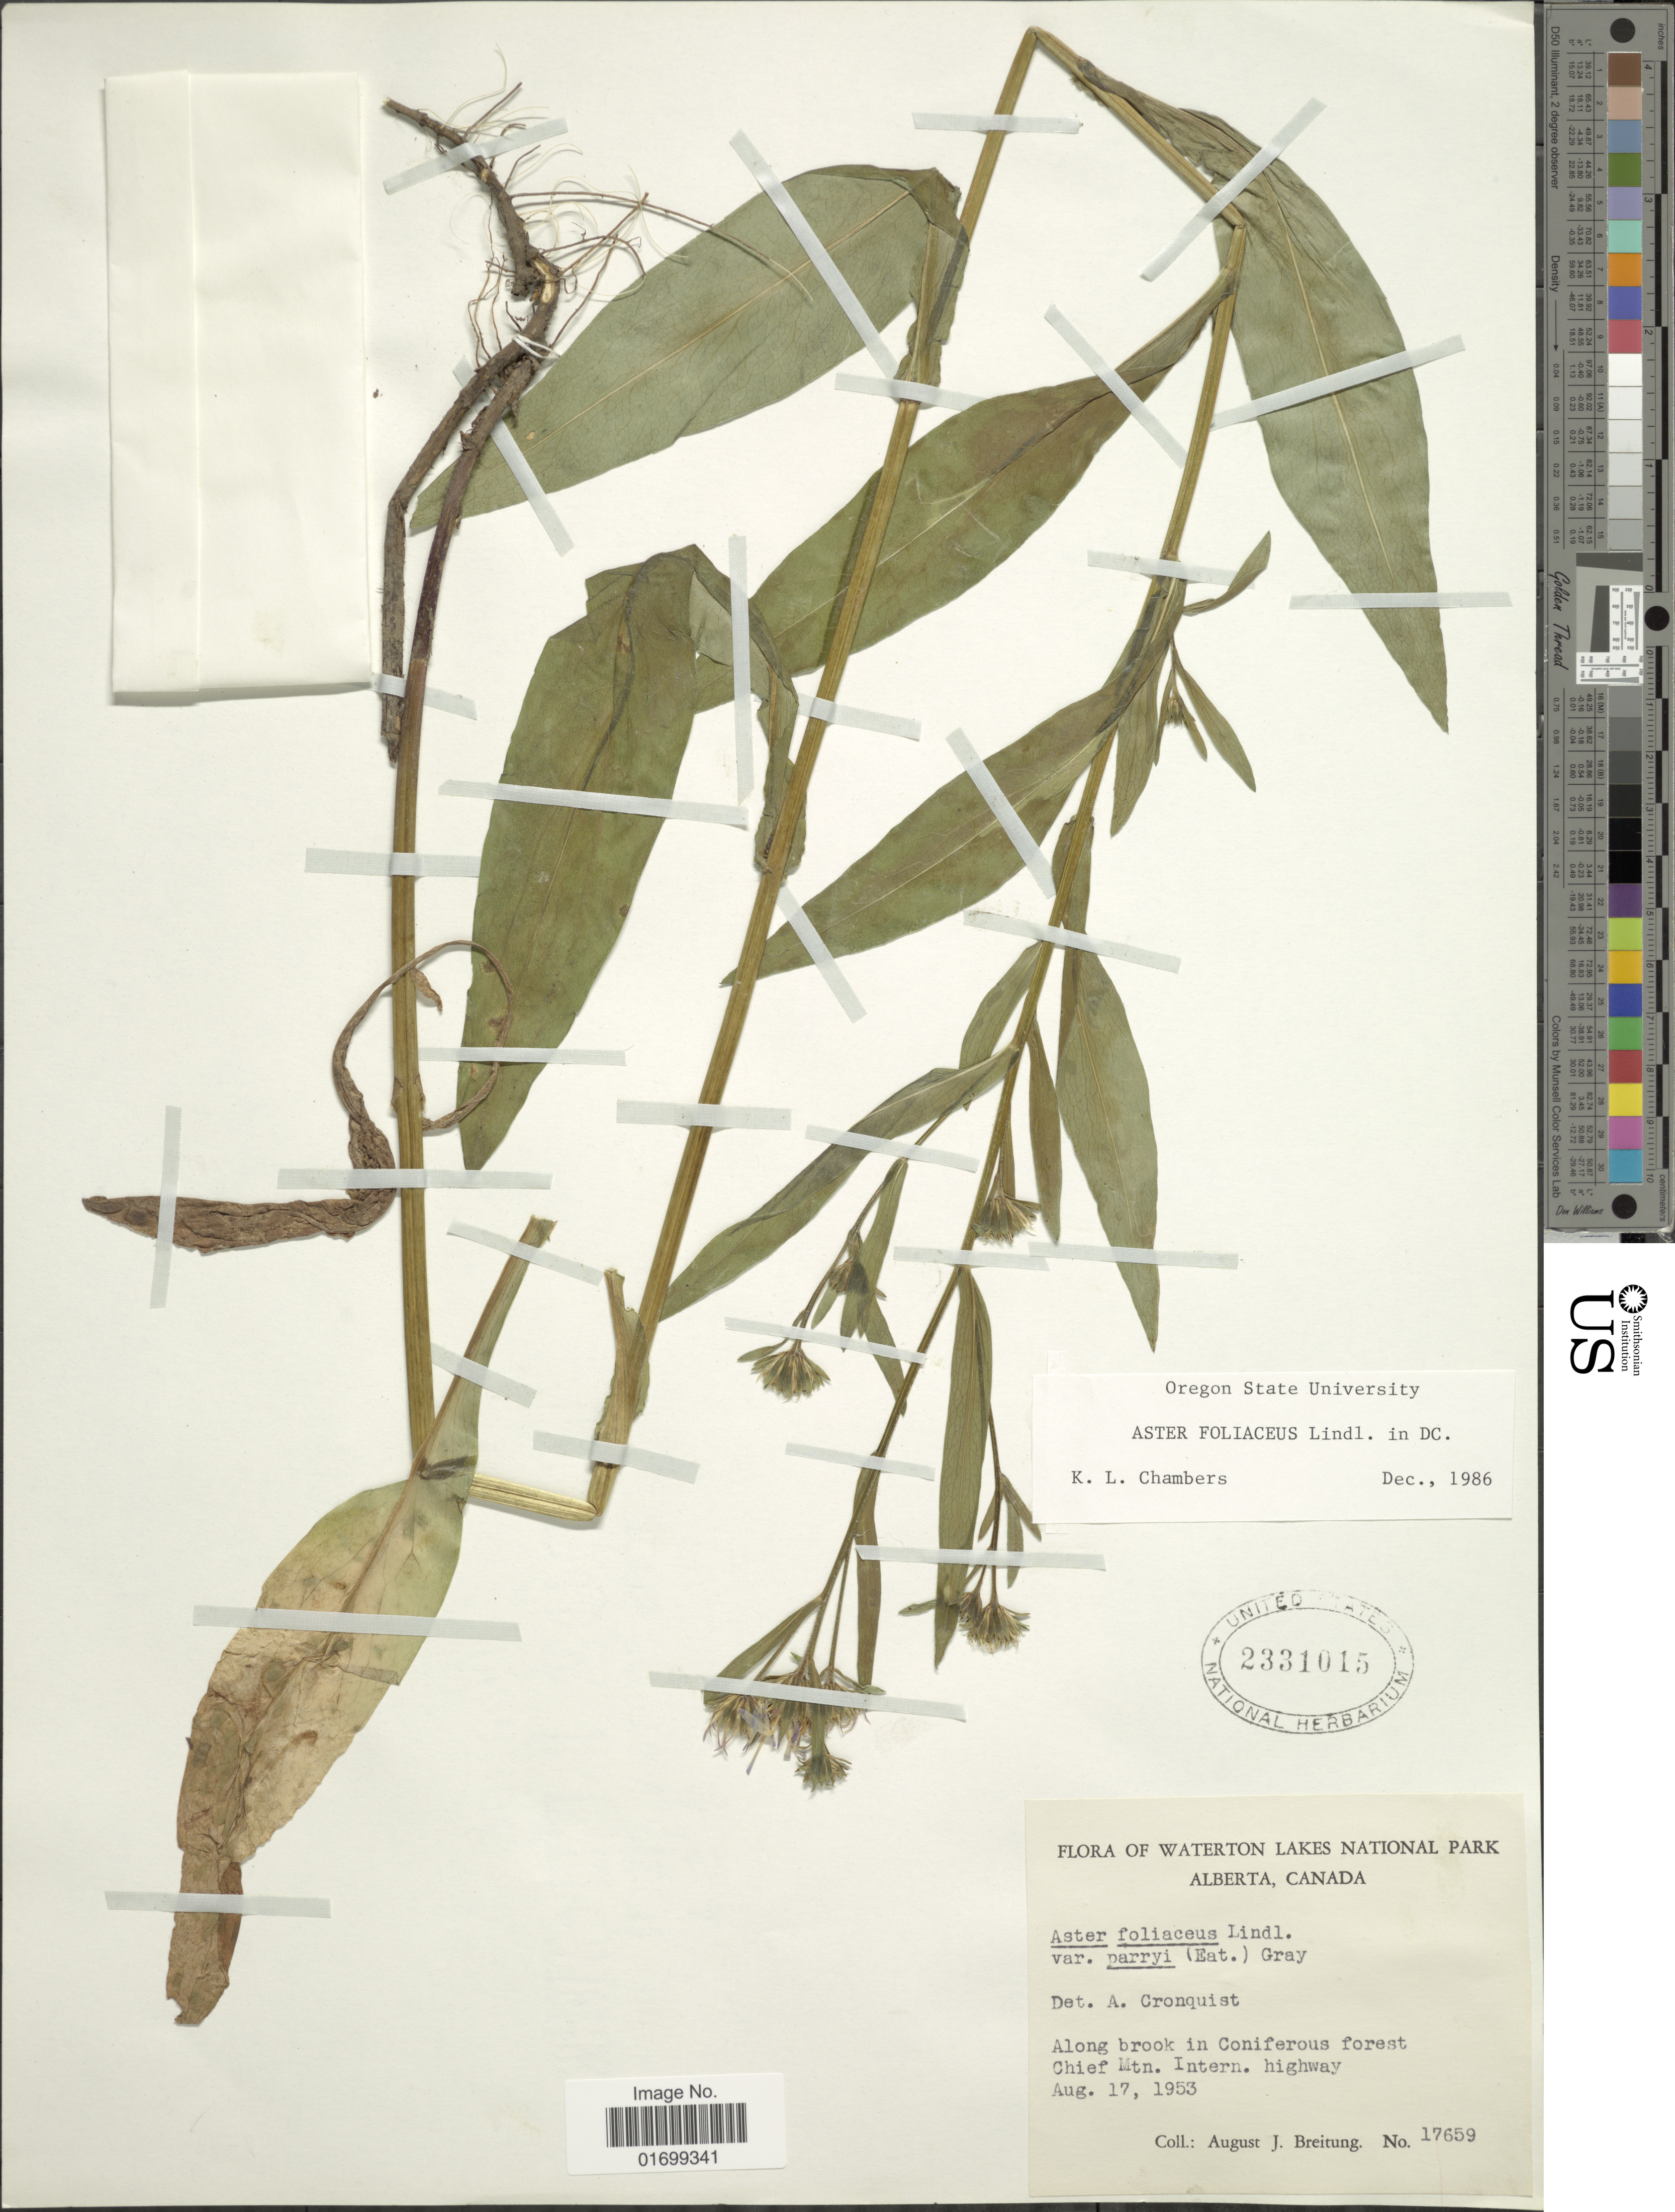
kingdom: Plantae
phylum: Tracheophyta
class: Magnoliopsida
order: Asterales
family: Asteraceae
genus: Symphyotrichum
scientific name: Symphyotrichum foliaceum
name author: (Lindl. ex DC.) G.L. Nesom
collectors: A. Breitung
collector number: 17659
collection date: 1953-08-17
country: Canada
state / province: Alberta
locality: Waterton Lakes National Park, along brook in Coniferous forest, Chief Mtn. Intern. highway.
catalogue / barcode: US 2331015